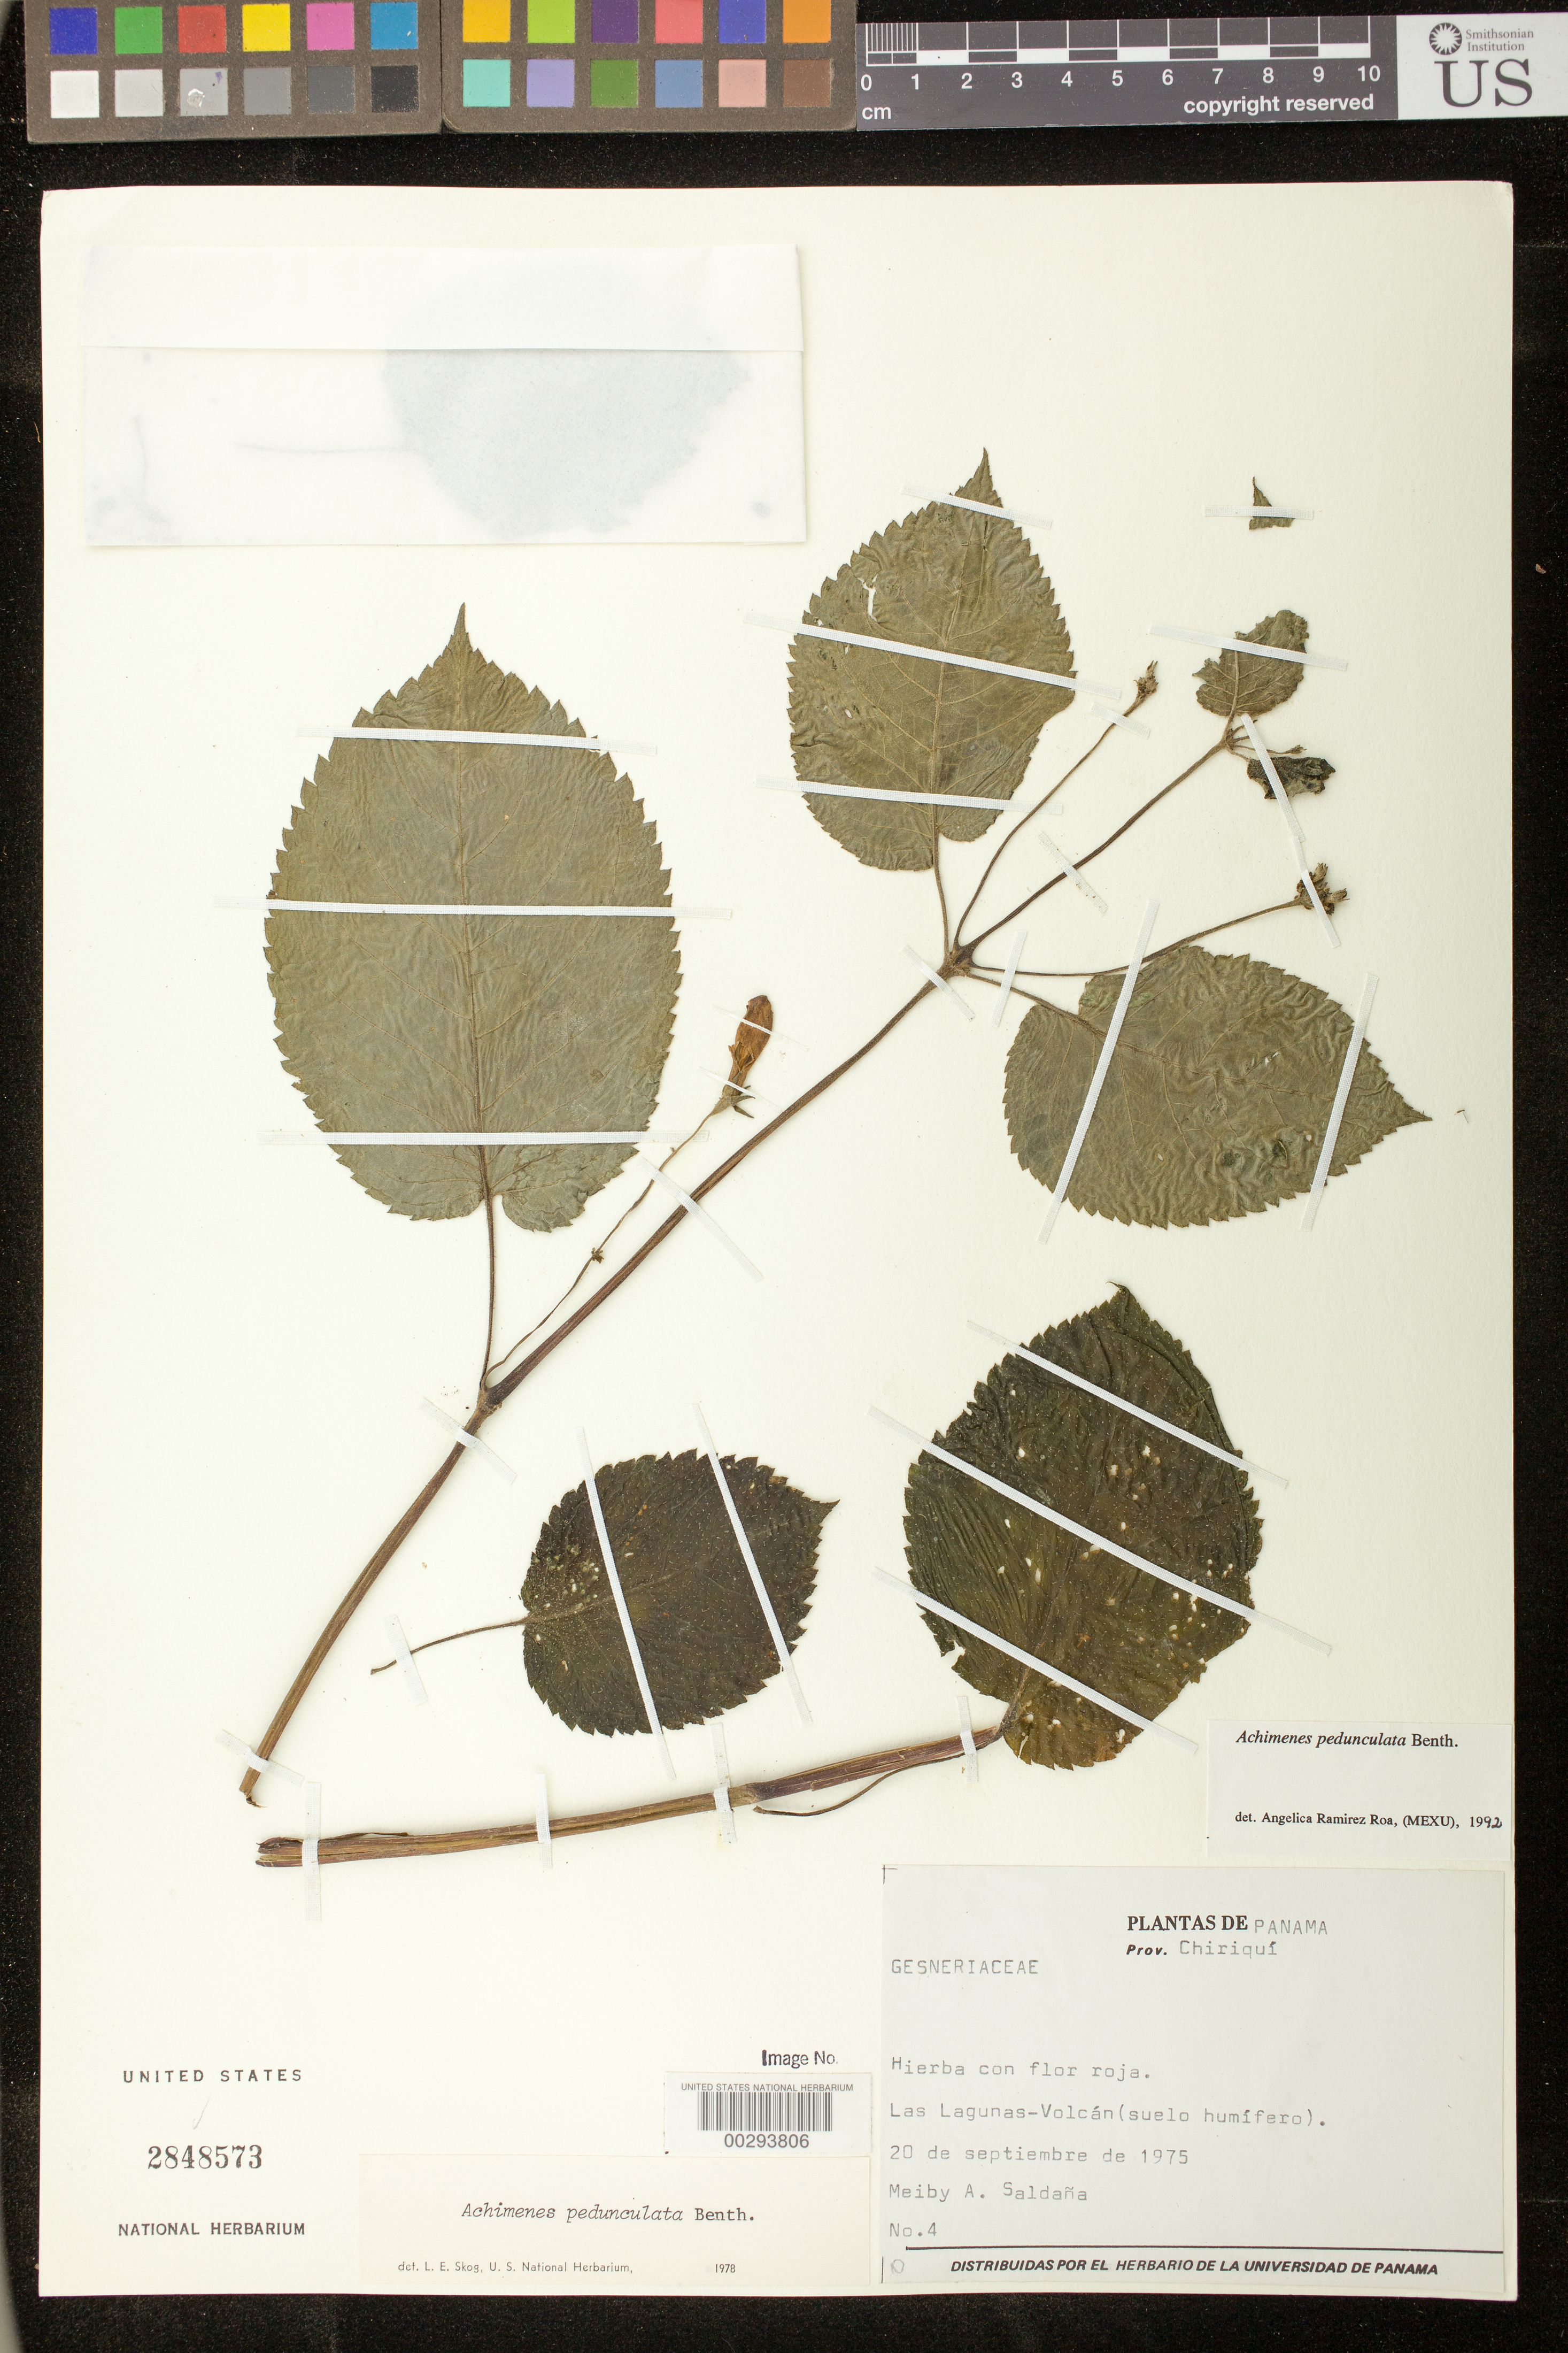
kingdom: Plantae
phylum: Tracheophyta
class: Magnoliopsida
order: Lamiales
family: Gesneriaceae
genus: Achimenes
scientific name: Achimenes pedunculata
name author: Benth.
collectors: M. Saldaña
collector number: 4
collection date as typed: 20 Sep 1975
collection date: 1975-09-20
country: Panama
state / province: Chiriquí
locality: Las Lagunas - Volcan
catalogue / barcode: US 2848573